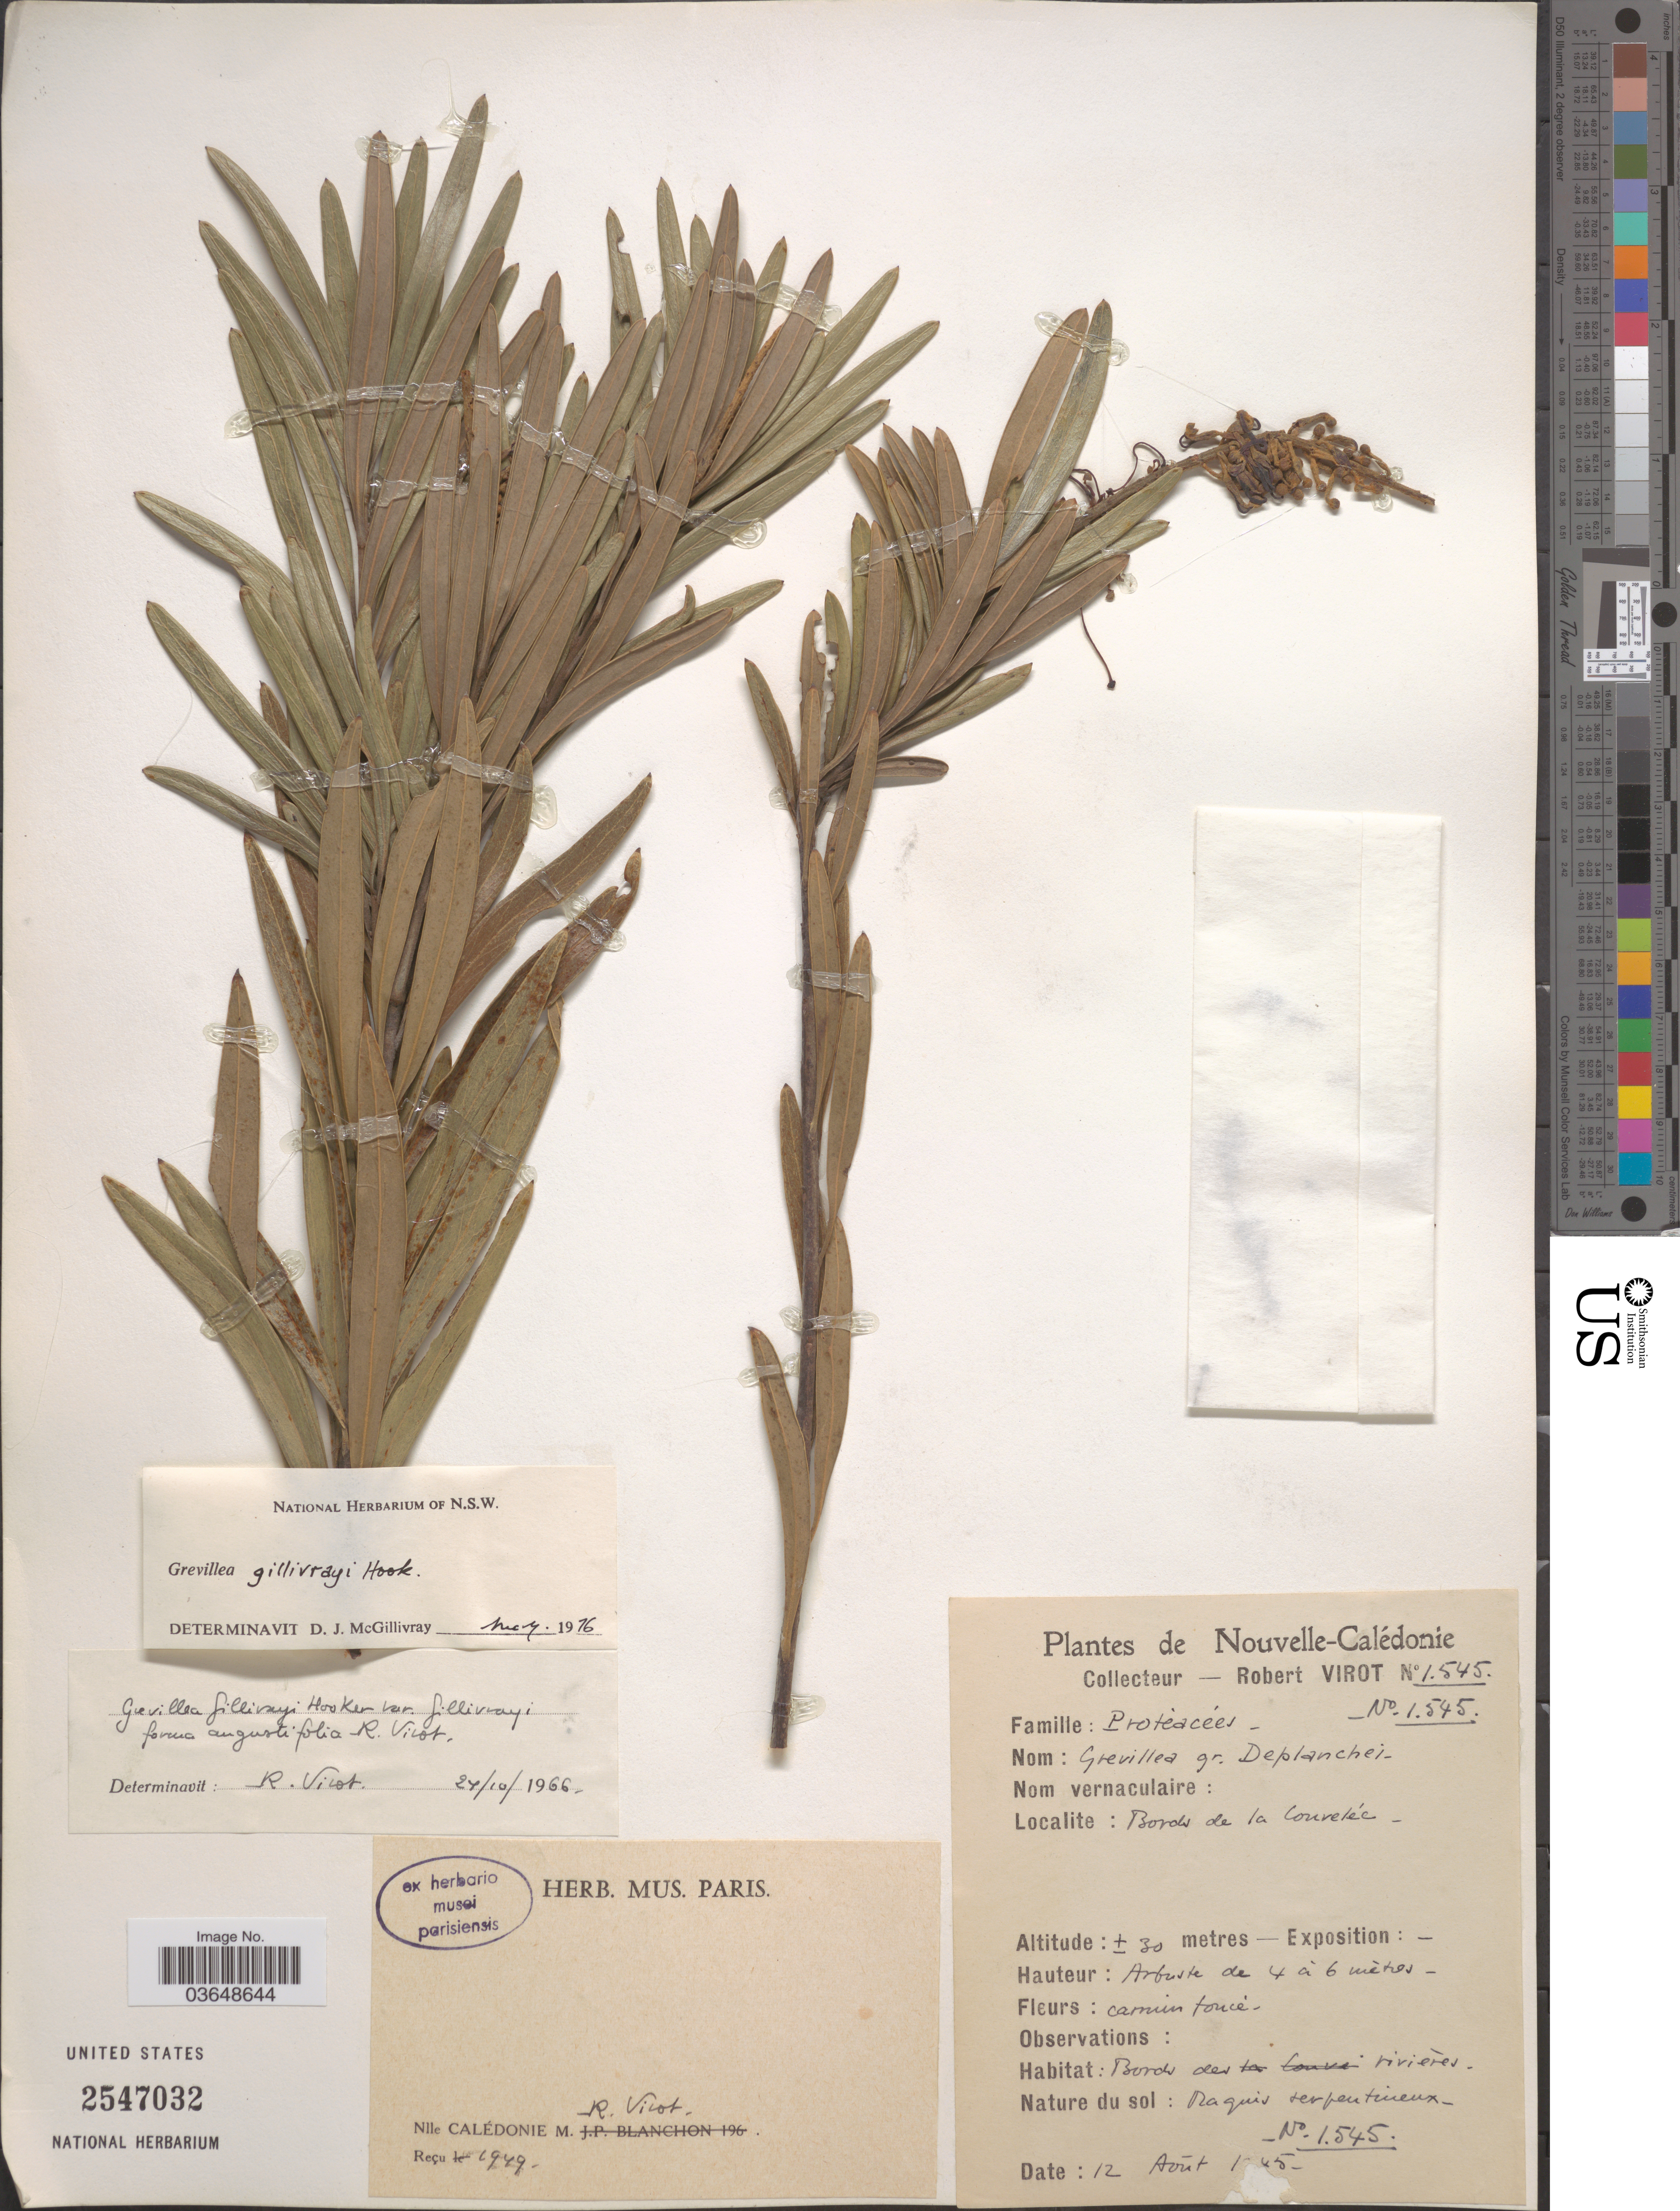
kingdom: Plantae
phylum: Tracheophyta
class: Magnoliopsida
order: Proteales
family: Proteaceae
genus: Grevillea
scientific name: Grevillea gillivrayi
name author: Hook.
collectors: R. Virot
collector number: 1545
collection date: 1945-08-12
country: New Caledonia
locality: Nouvelle-Calédonie. Bords de la Couvelée.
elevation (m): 30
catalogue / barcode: US 2547032